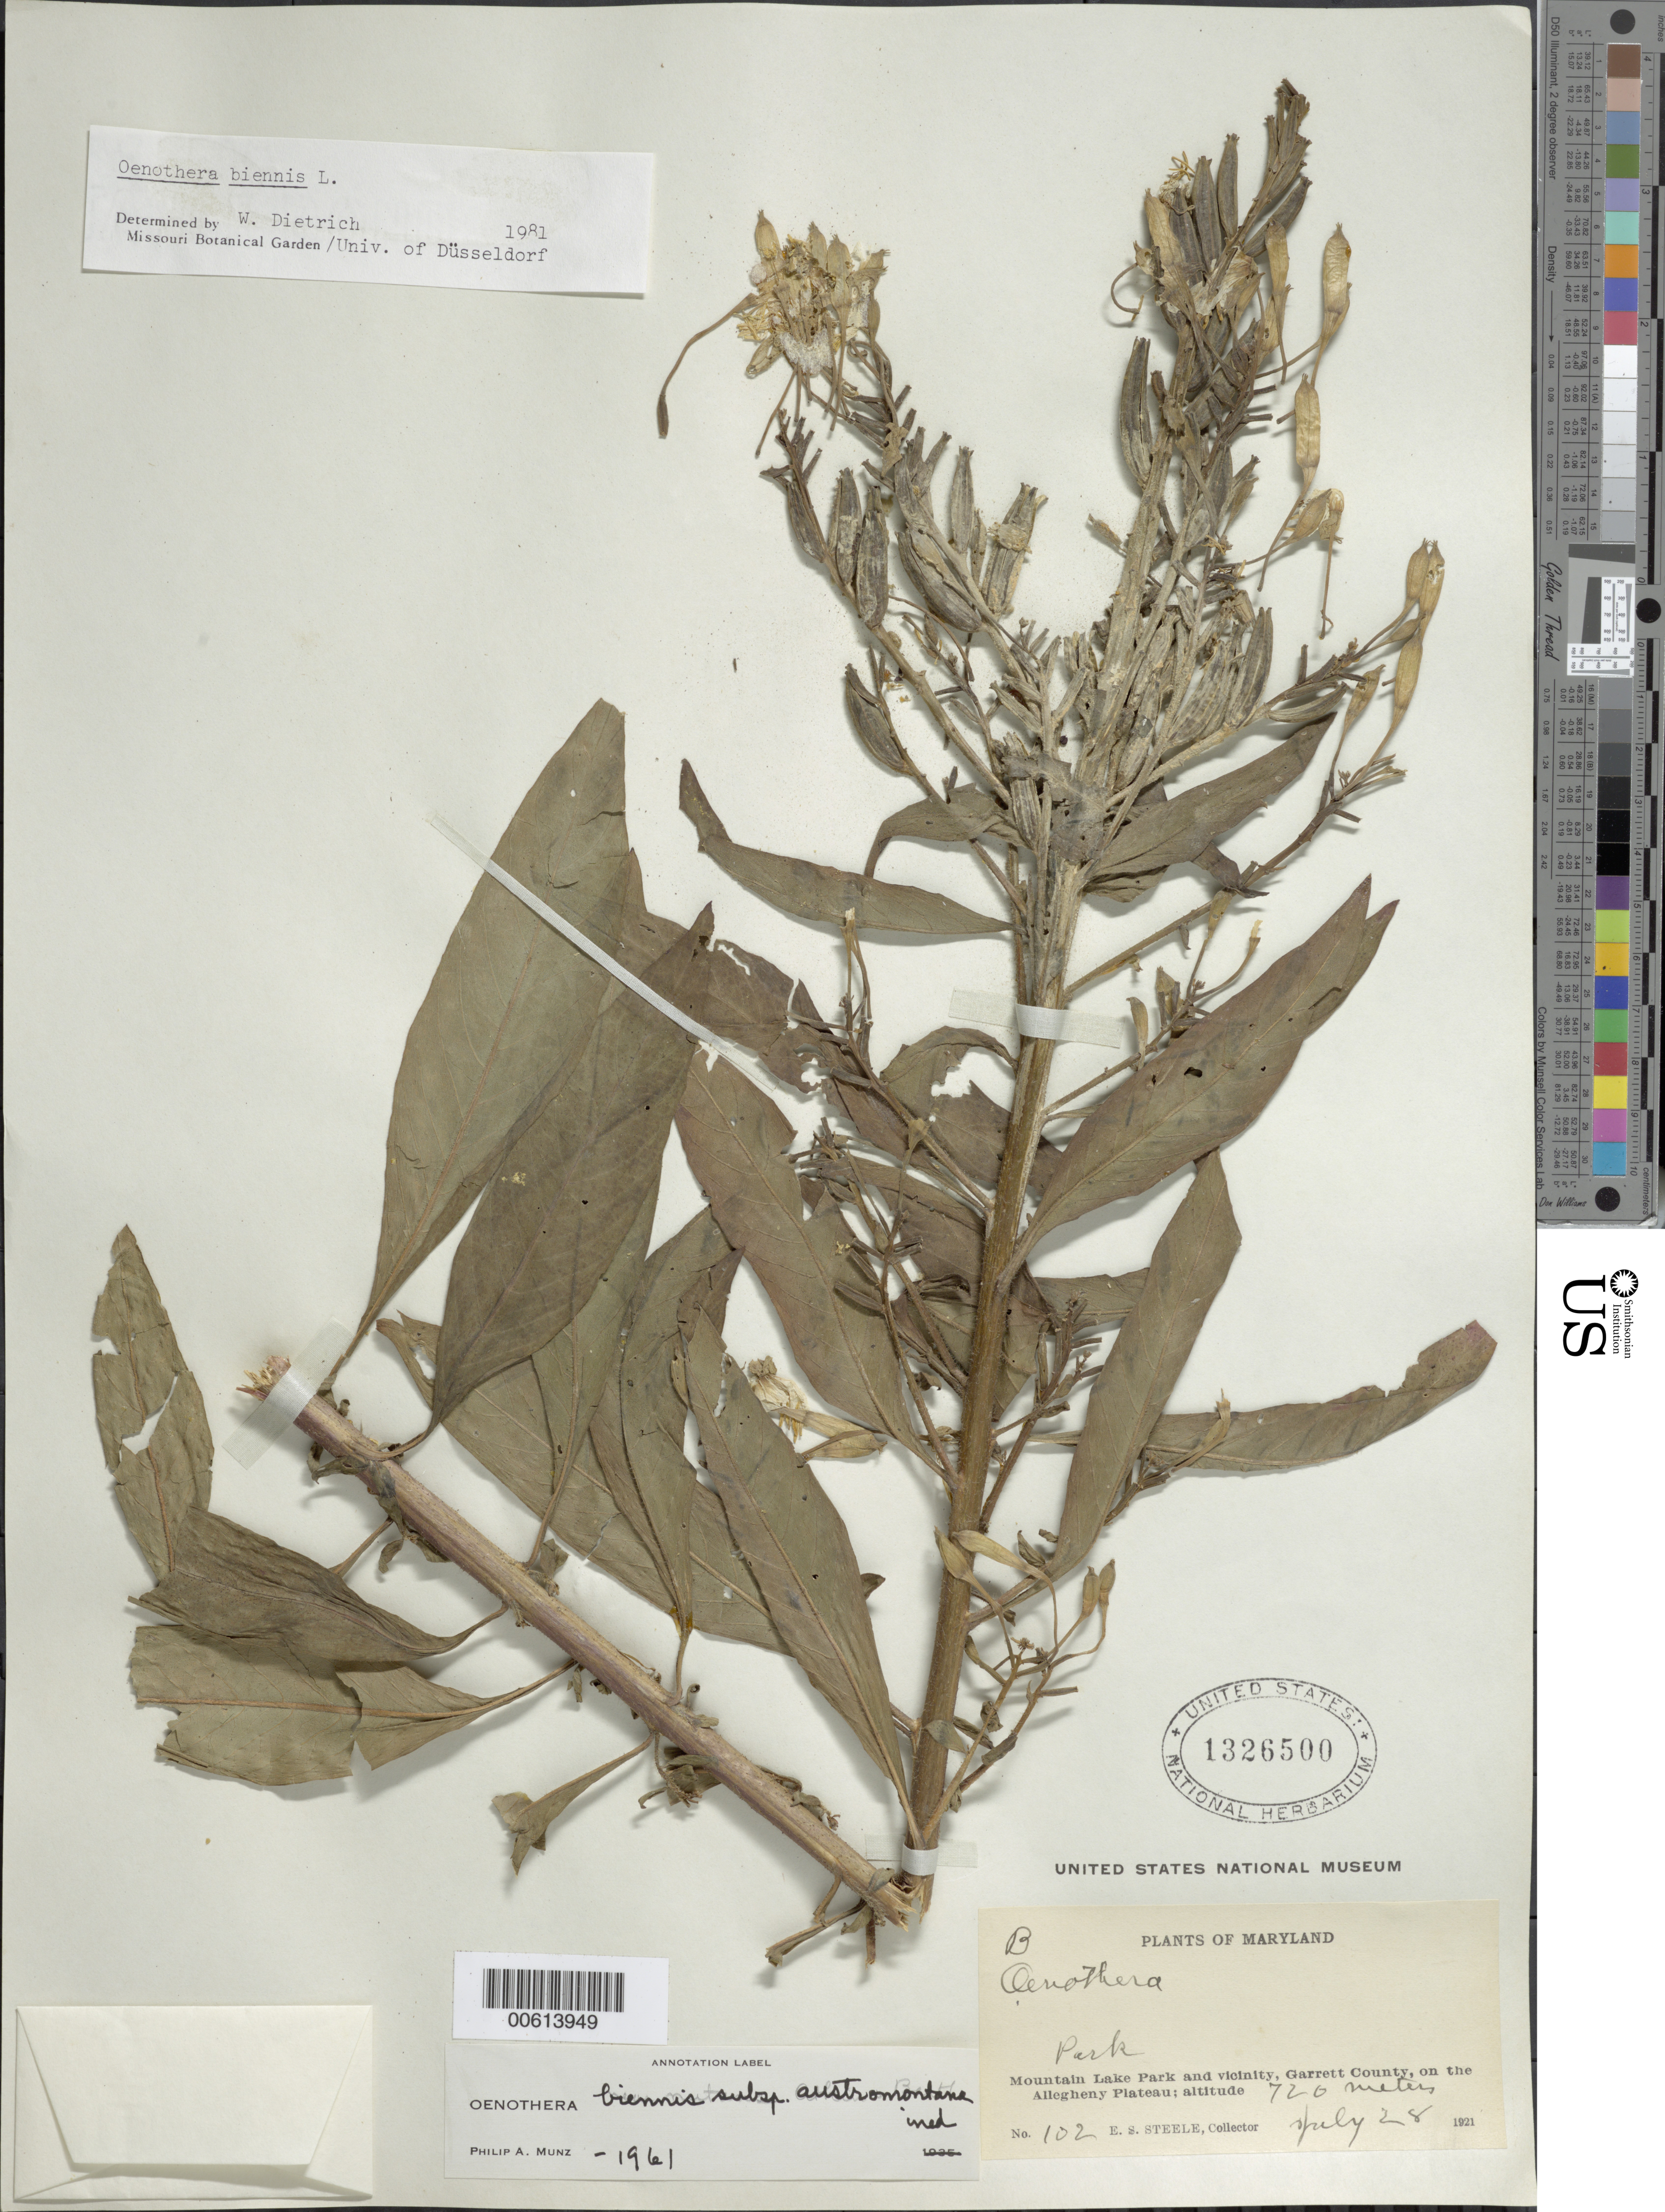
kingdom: Plantae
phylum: Tracheophyta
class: Magnoliopsida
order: Myrtales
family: Onagraceae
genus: Oenothera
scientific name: Oenothera biennis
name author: L.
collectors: E. Steele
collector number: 102B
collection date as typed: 28 Jul 1921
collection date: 1921-07-28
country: United States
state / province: Maryland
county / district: Garrett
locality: Mountain Lake Park, Allegheny Plateau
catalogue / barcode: US 1326500